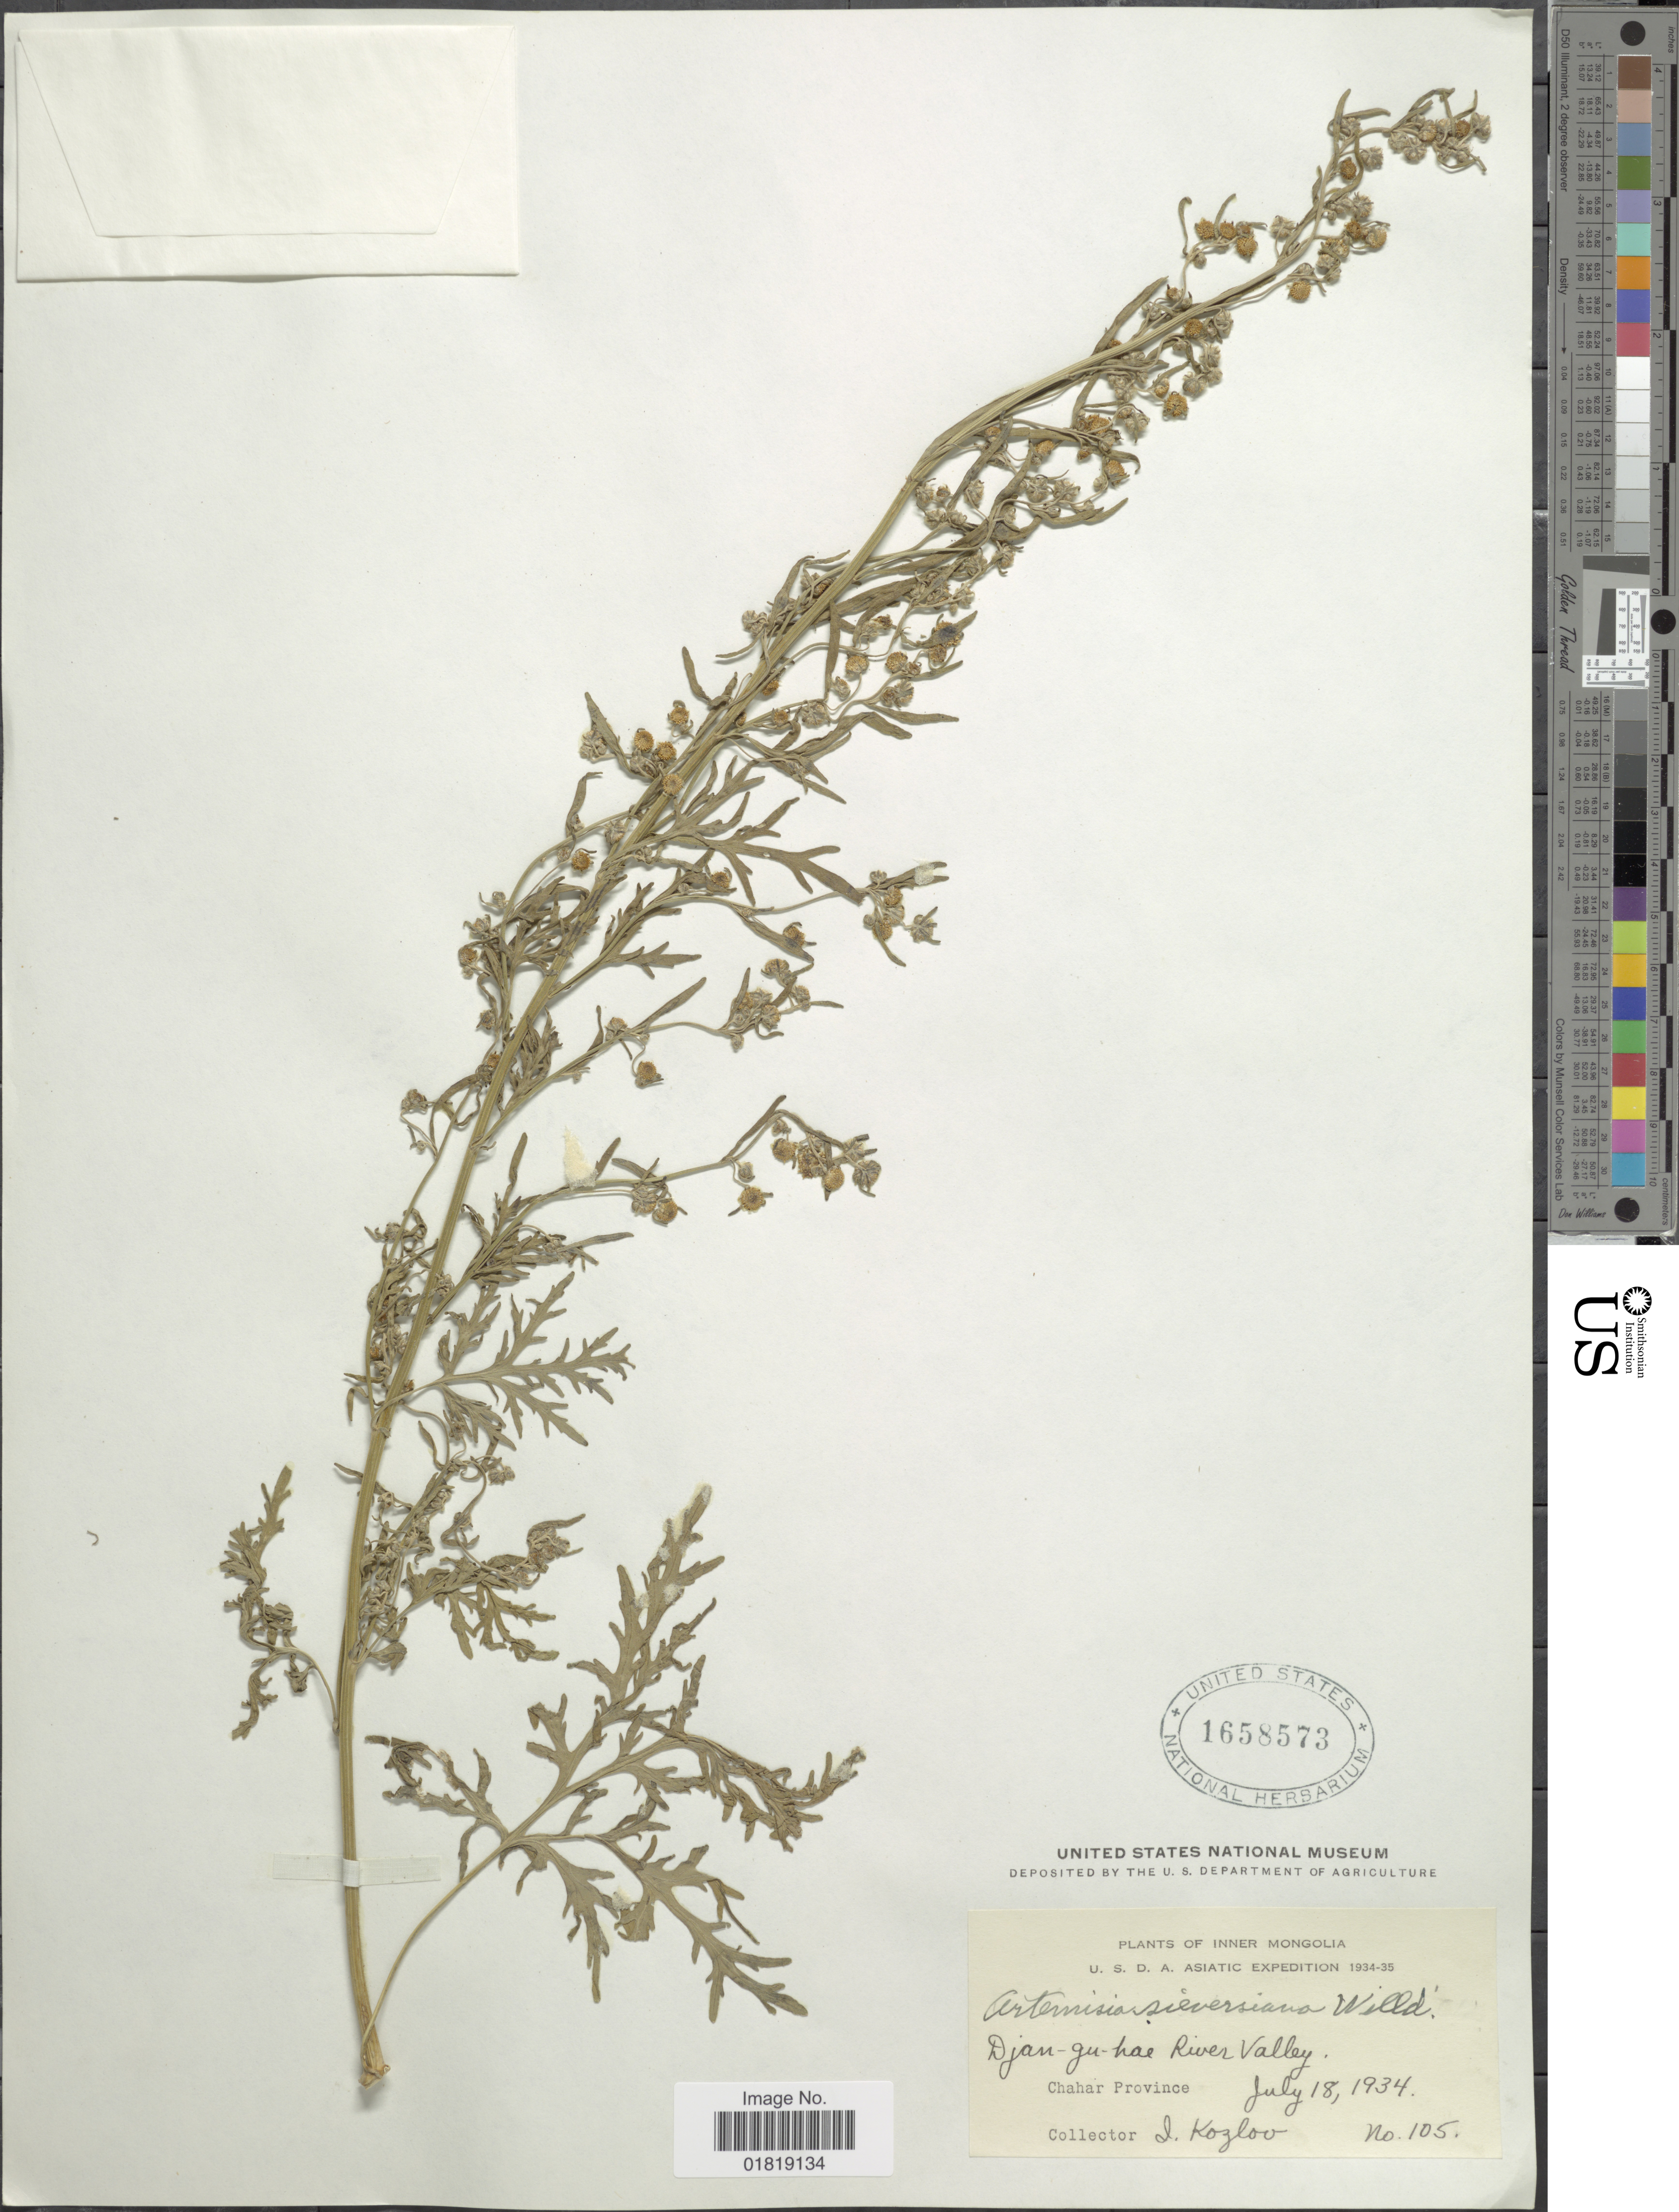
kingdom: Plantae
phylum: Tracheophyta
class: Magnoliopsida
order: Asterales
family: Asteraceae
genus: Artemisia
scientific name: Artemisia sieversiana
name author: Willd.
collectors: I. Kozlov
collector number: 105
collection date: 1934-07-18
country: China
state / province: Nei Monggol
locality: Inner Mongolia, Djan-gu-hae River Valley, Chahar Province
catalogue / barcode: US 1658573